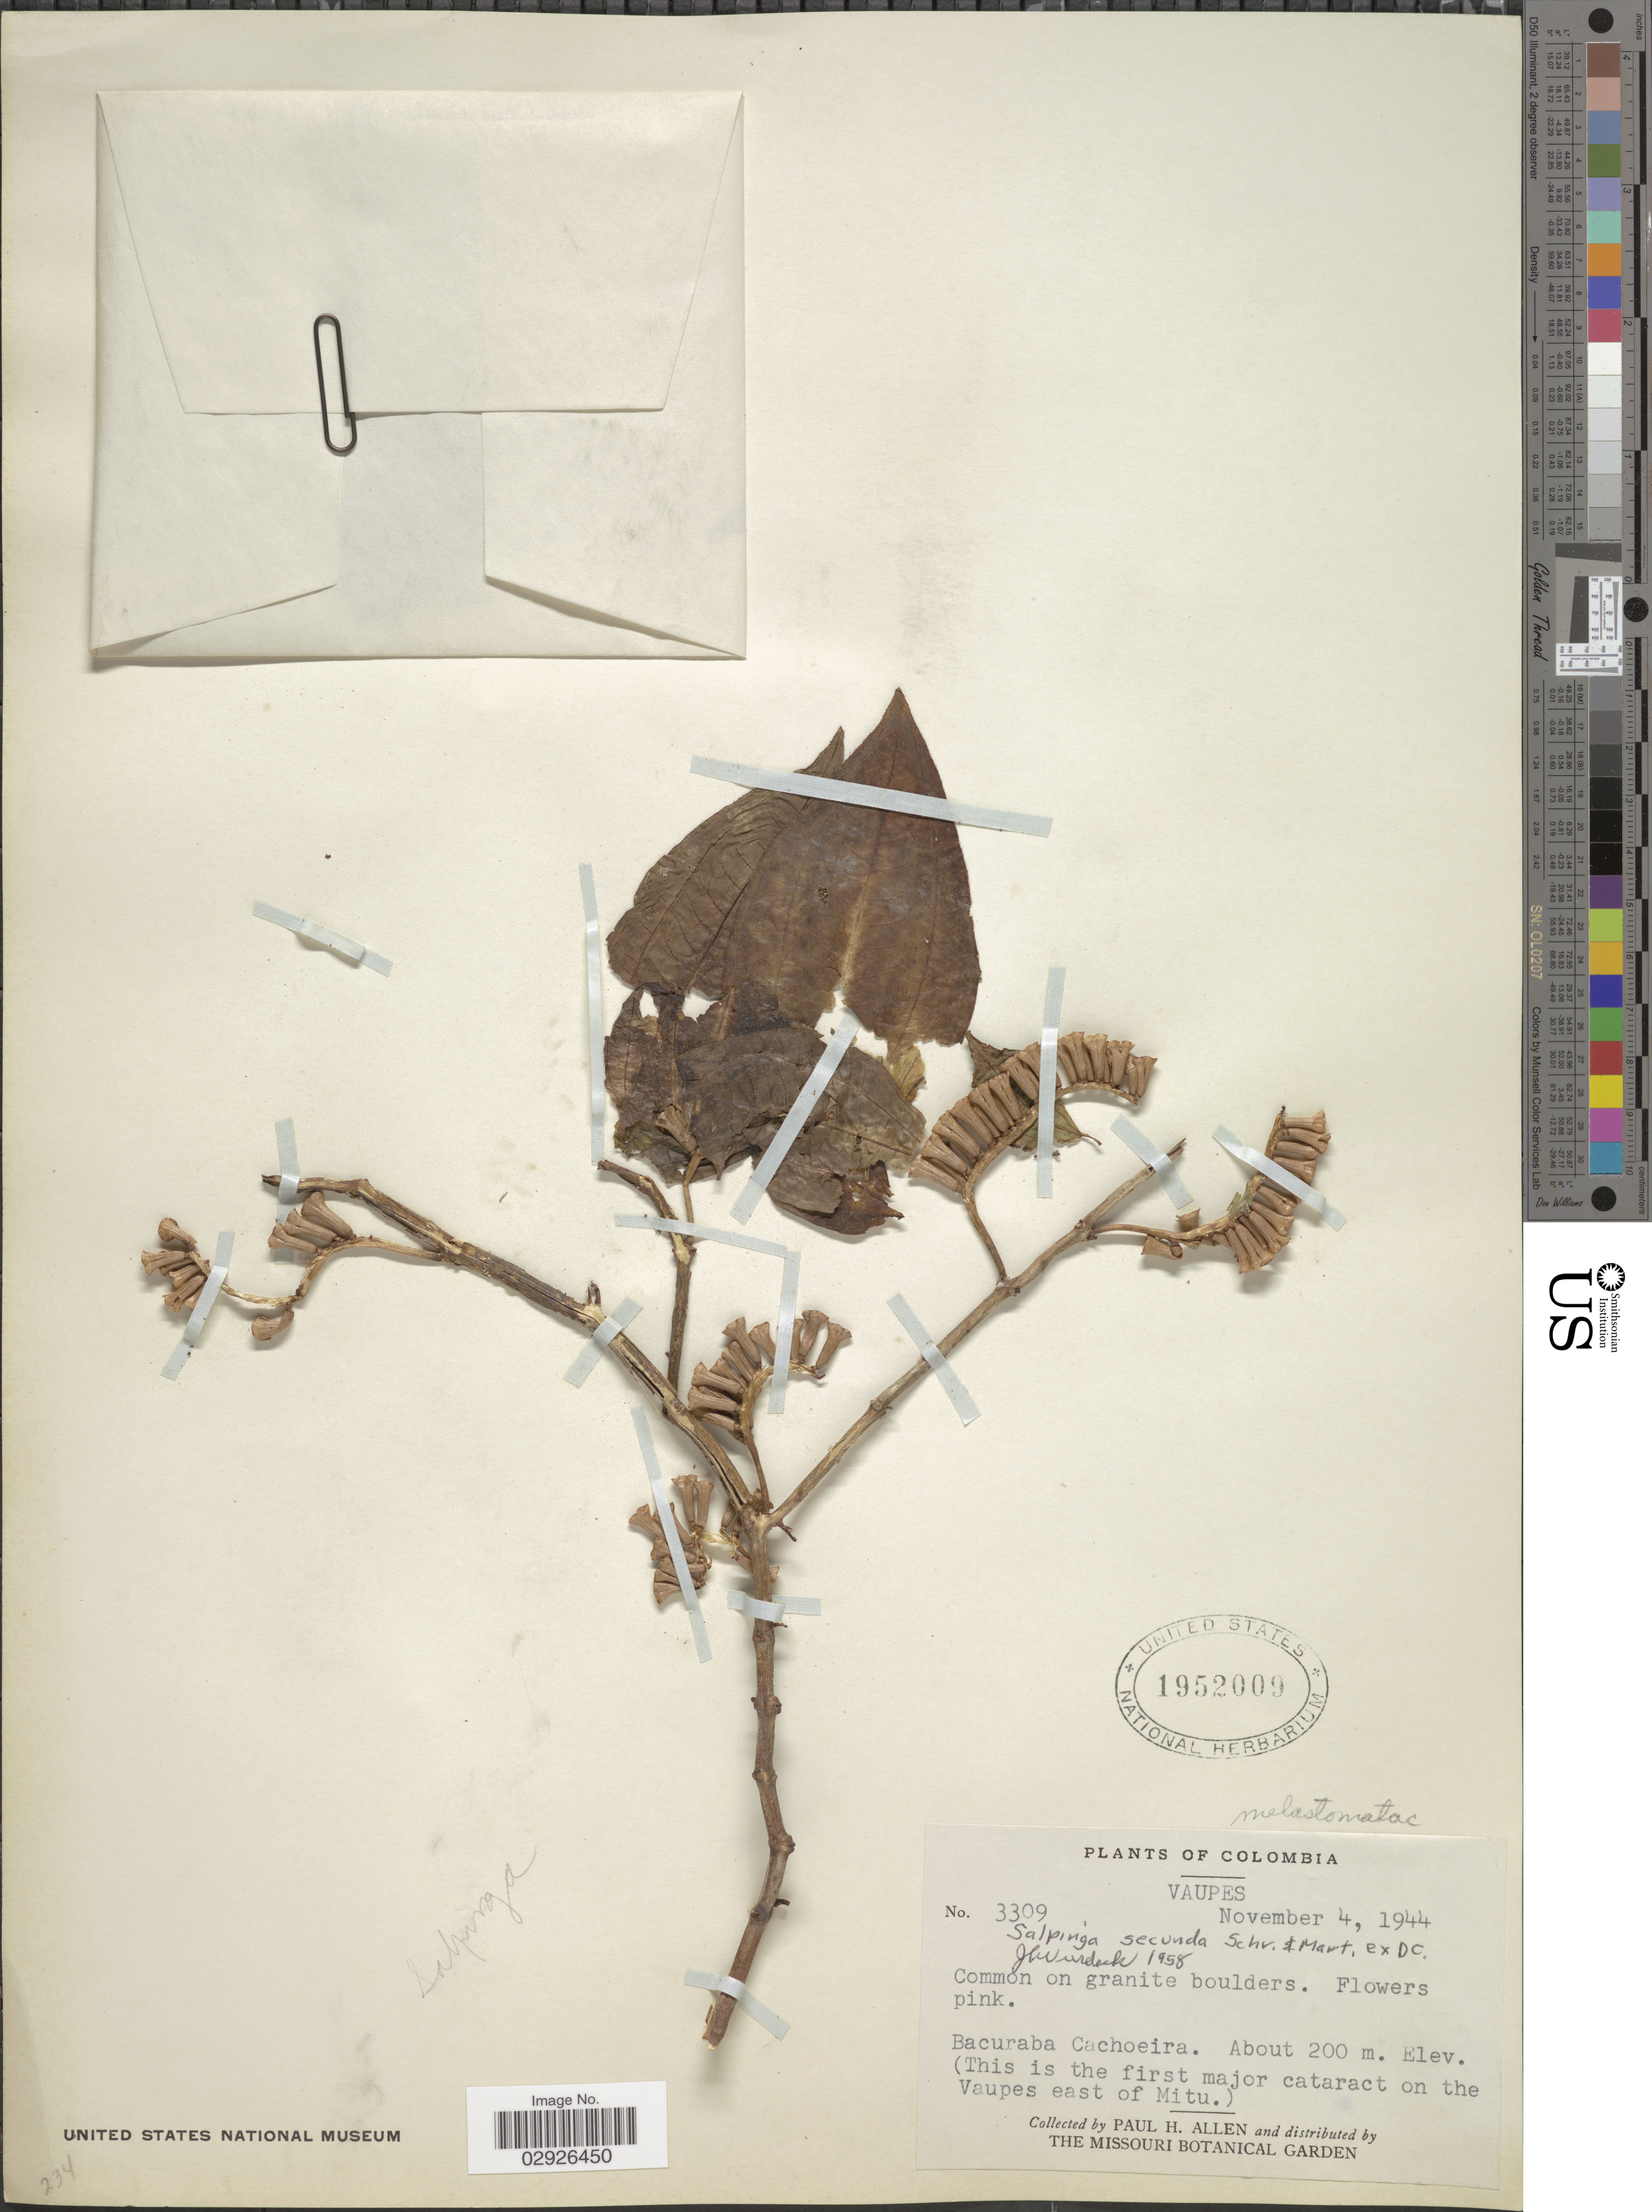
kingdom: Plantae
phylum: Tracheophyta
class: Magnoliopsida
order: Myrtales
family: Melastomataceae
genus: Salpinga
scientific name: Salpinga secunda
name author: Schrank & Mart. ex DC.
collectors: P. H. Allen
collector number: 3309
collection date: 1944-11-04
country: Colombia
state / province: Vaupés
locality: Bacuraba Cachoeira. (This is the first major cataract on the Vaupes east of Mitu).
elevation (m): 200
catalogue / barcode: US 1952009